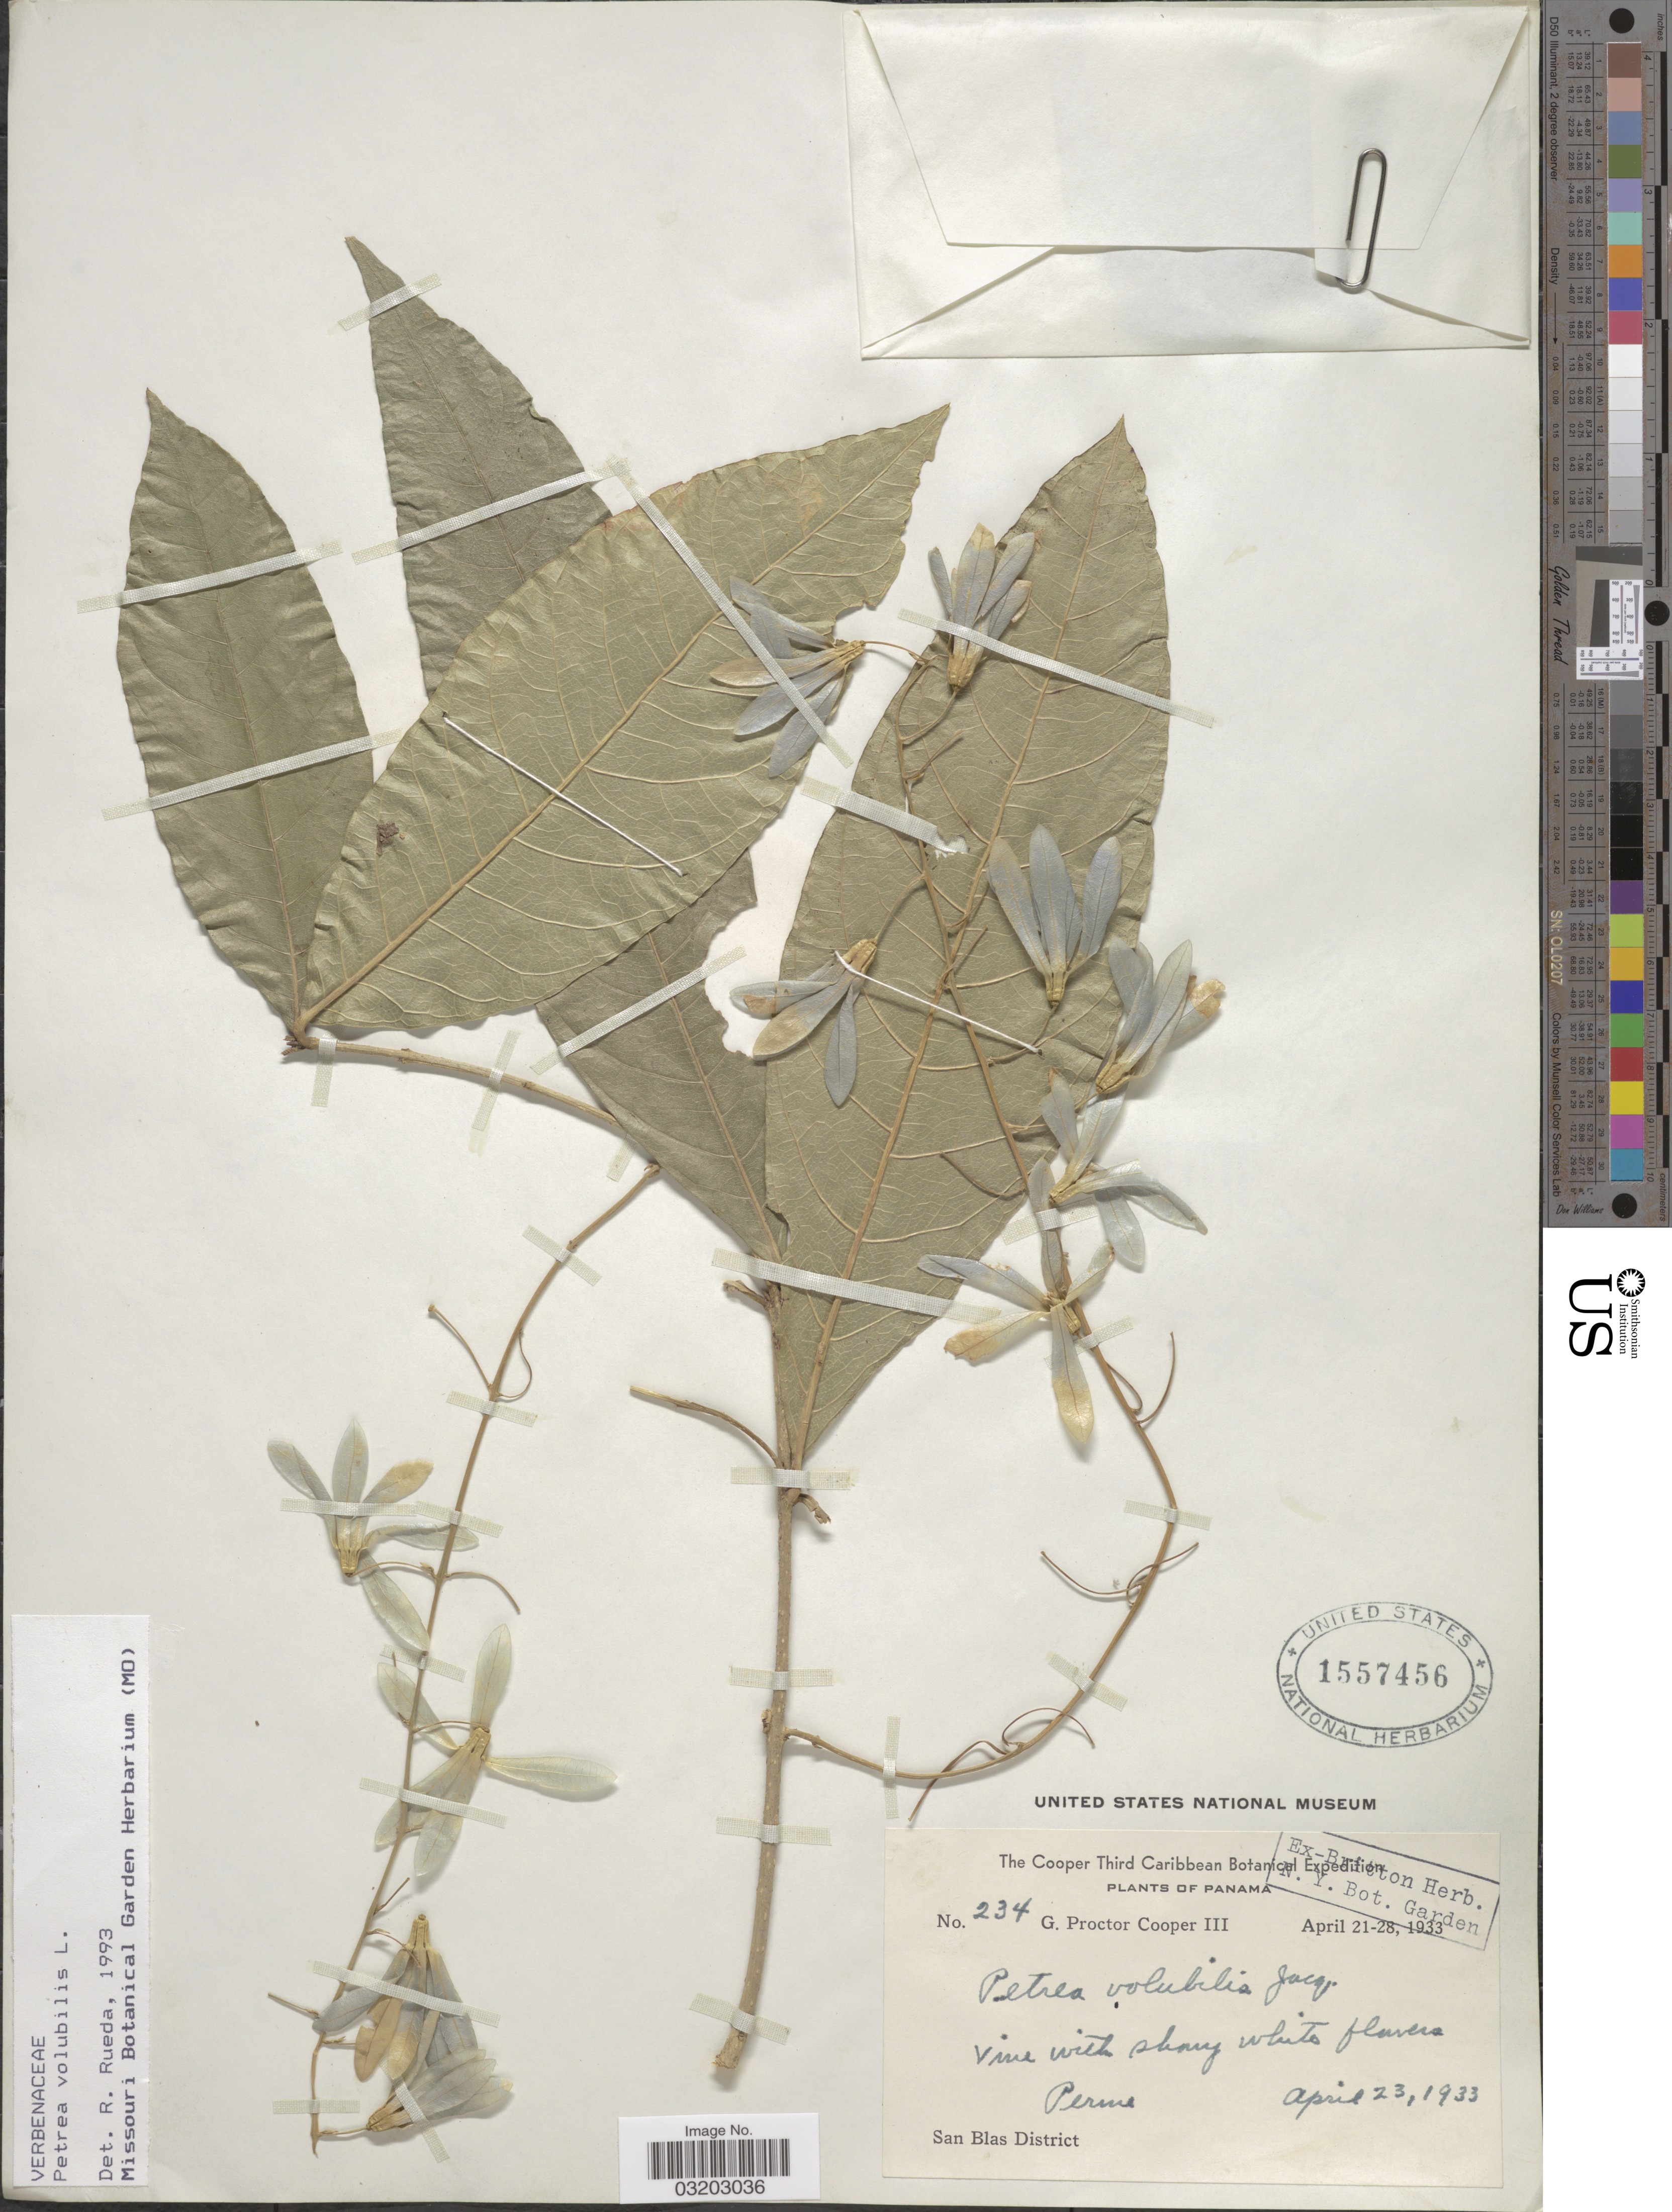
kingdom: Plantae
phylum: Tracheophyta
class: Magnoliopsida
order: Lamiales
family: Verbenaceae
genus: Petrea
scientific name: Petrea volubilis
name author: L.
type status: Isotype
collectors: G. Cooper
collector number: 234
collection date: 1933-04-23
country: Panama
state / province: Kuna Yala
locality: San Blas District.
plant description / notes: Isotype of Petrea aspera f. albiflora Moldenke (filed as Petrea volubilis to be retrieved from main herbarium for Type Register)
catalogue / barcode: US 1557456